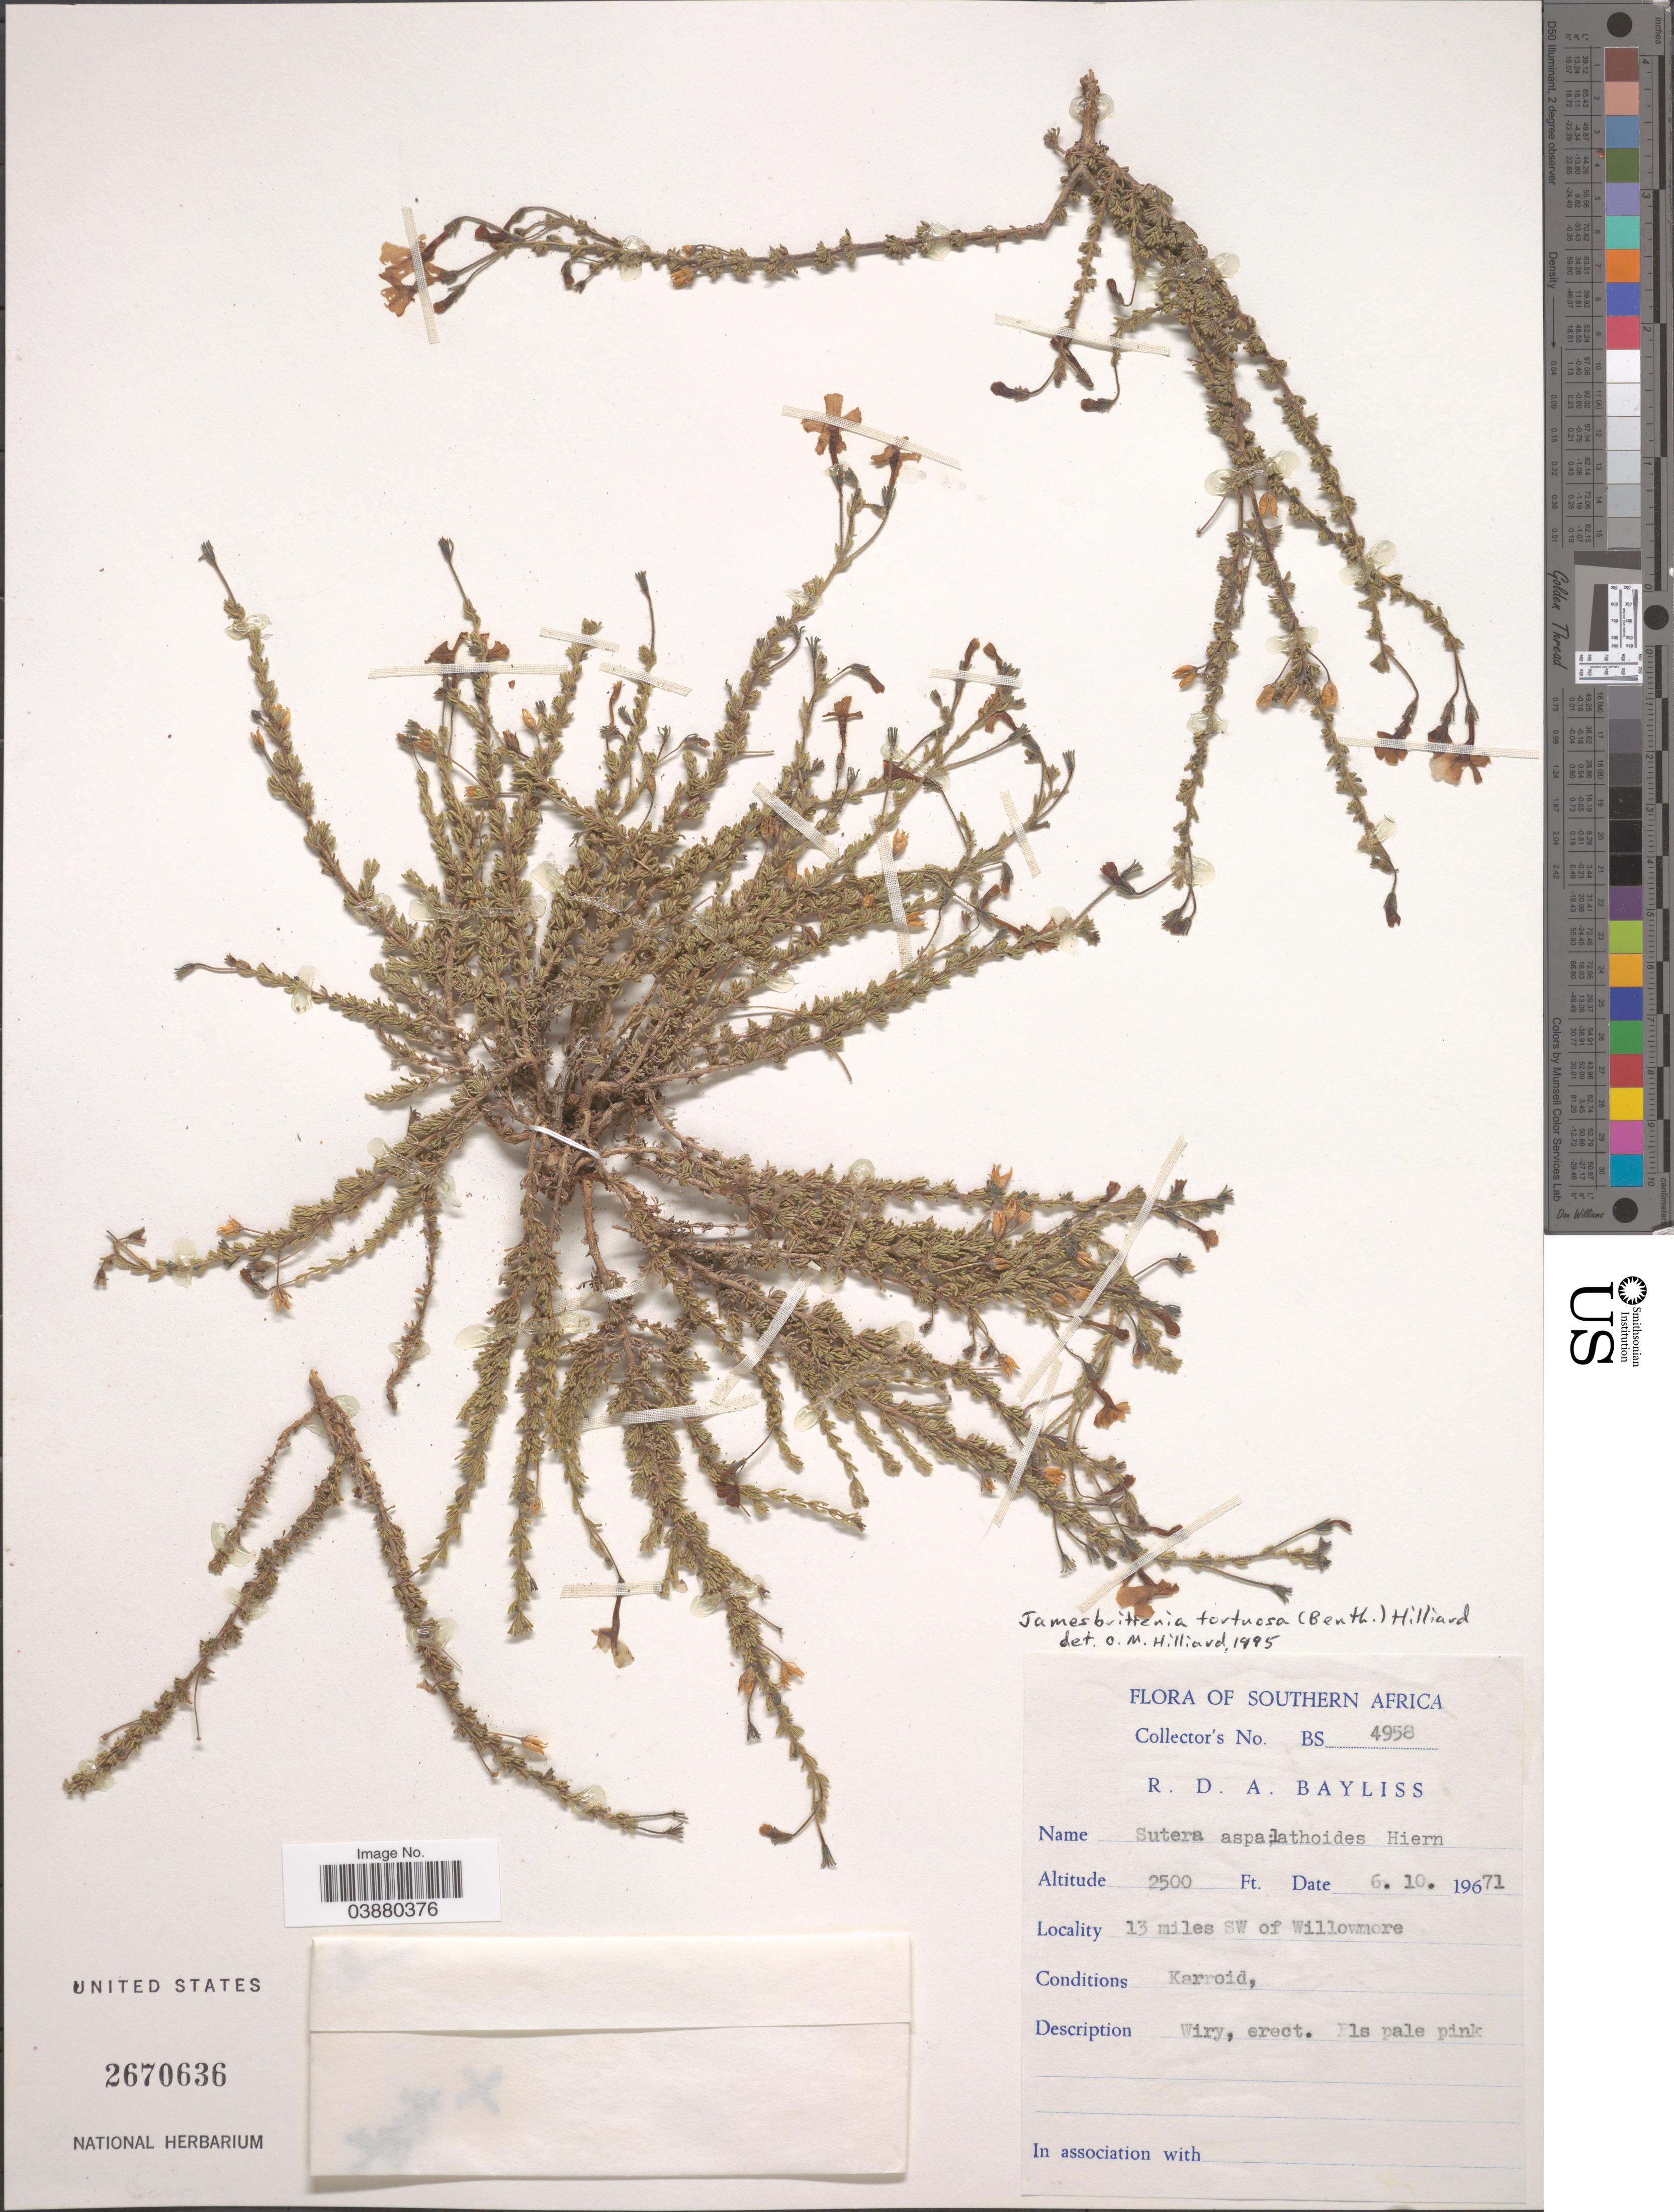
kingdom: Plantae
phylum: Tracheophyta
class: Magnoliopsida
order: Lamiales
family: Scrophulariaceae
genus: Jamesbrittenia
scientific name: Jamesbrittenia tortuosa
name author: (Benth.) Hilliard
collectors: R. Bayliss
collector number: BS 4958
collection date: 1971-10-06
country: South Africa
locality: Southern Africa. 13 miles SW of Willowmore.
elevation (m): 762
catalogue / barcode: US 2670636